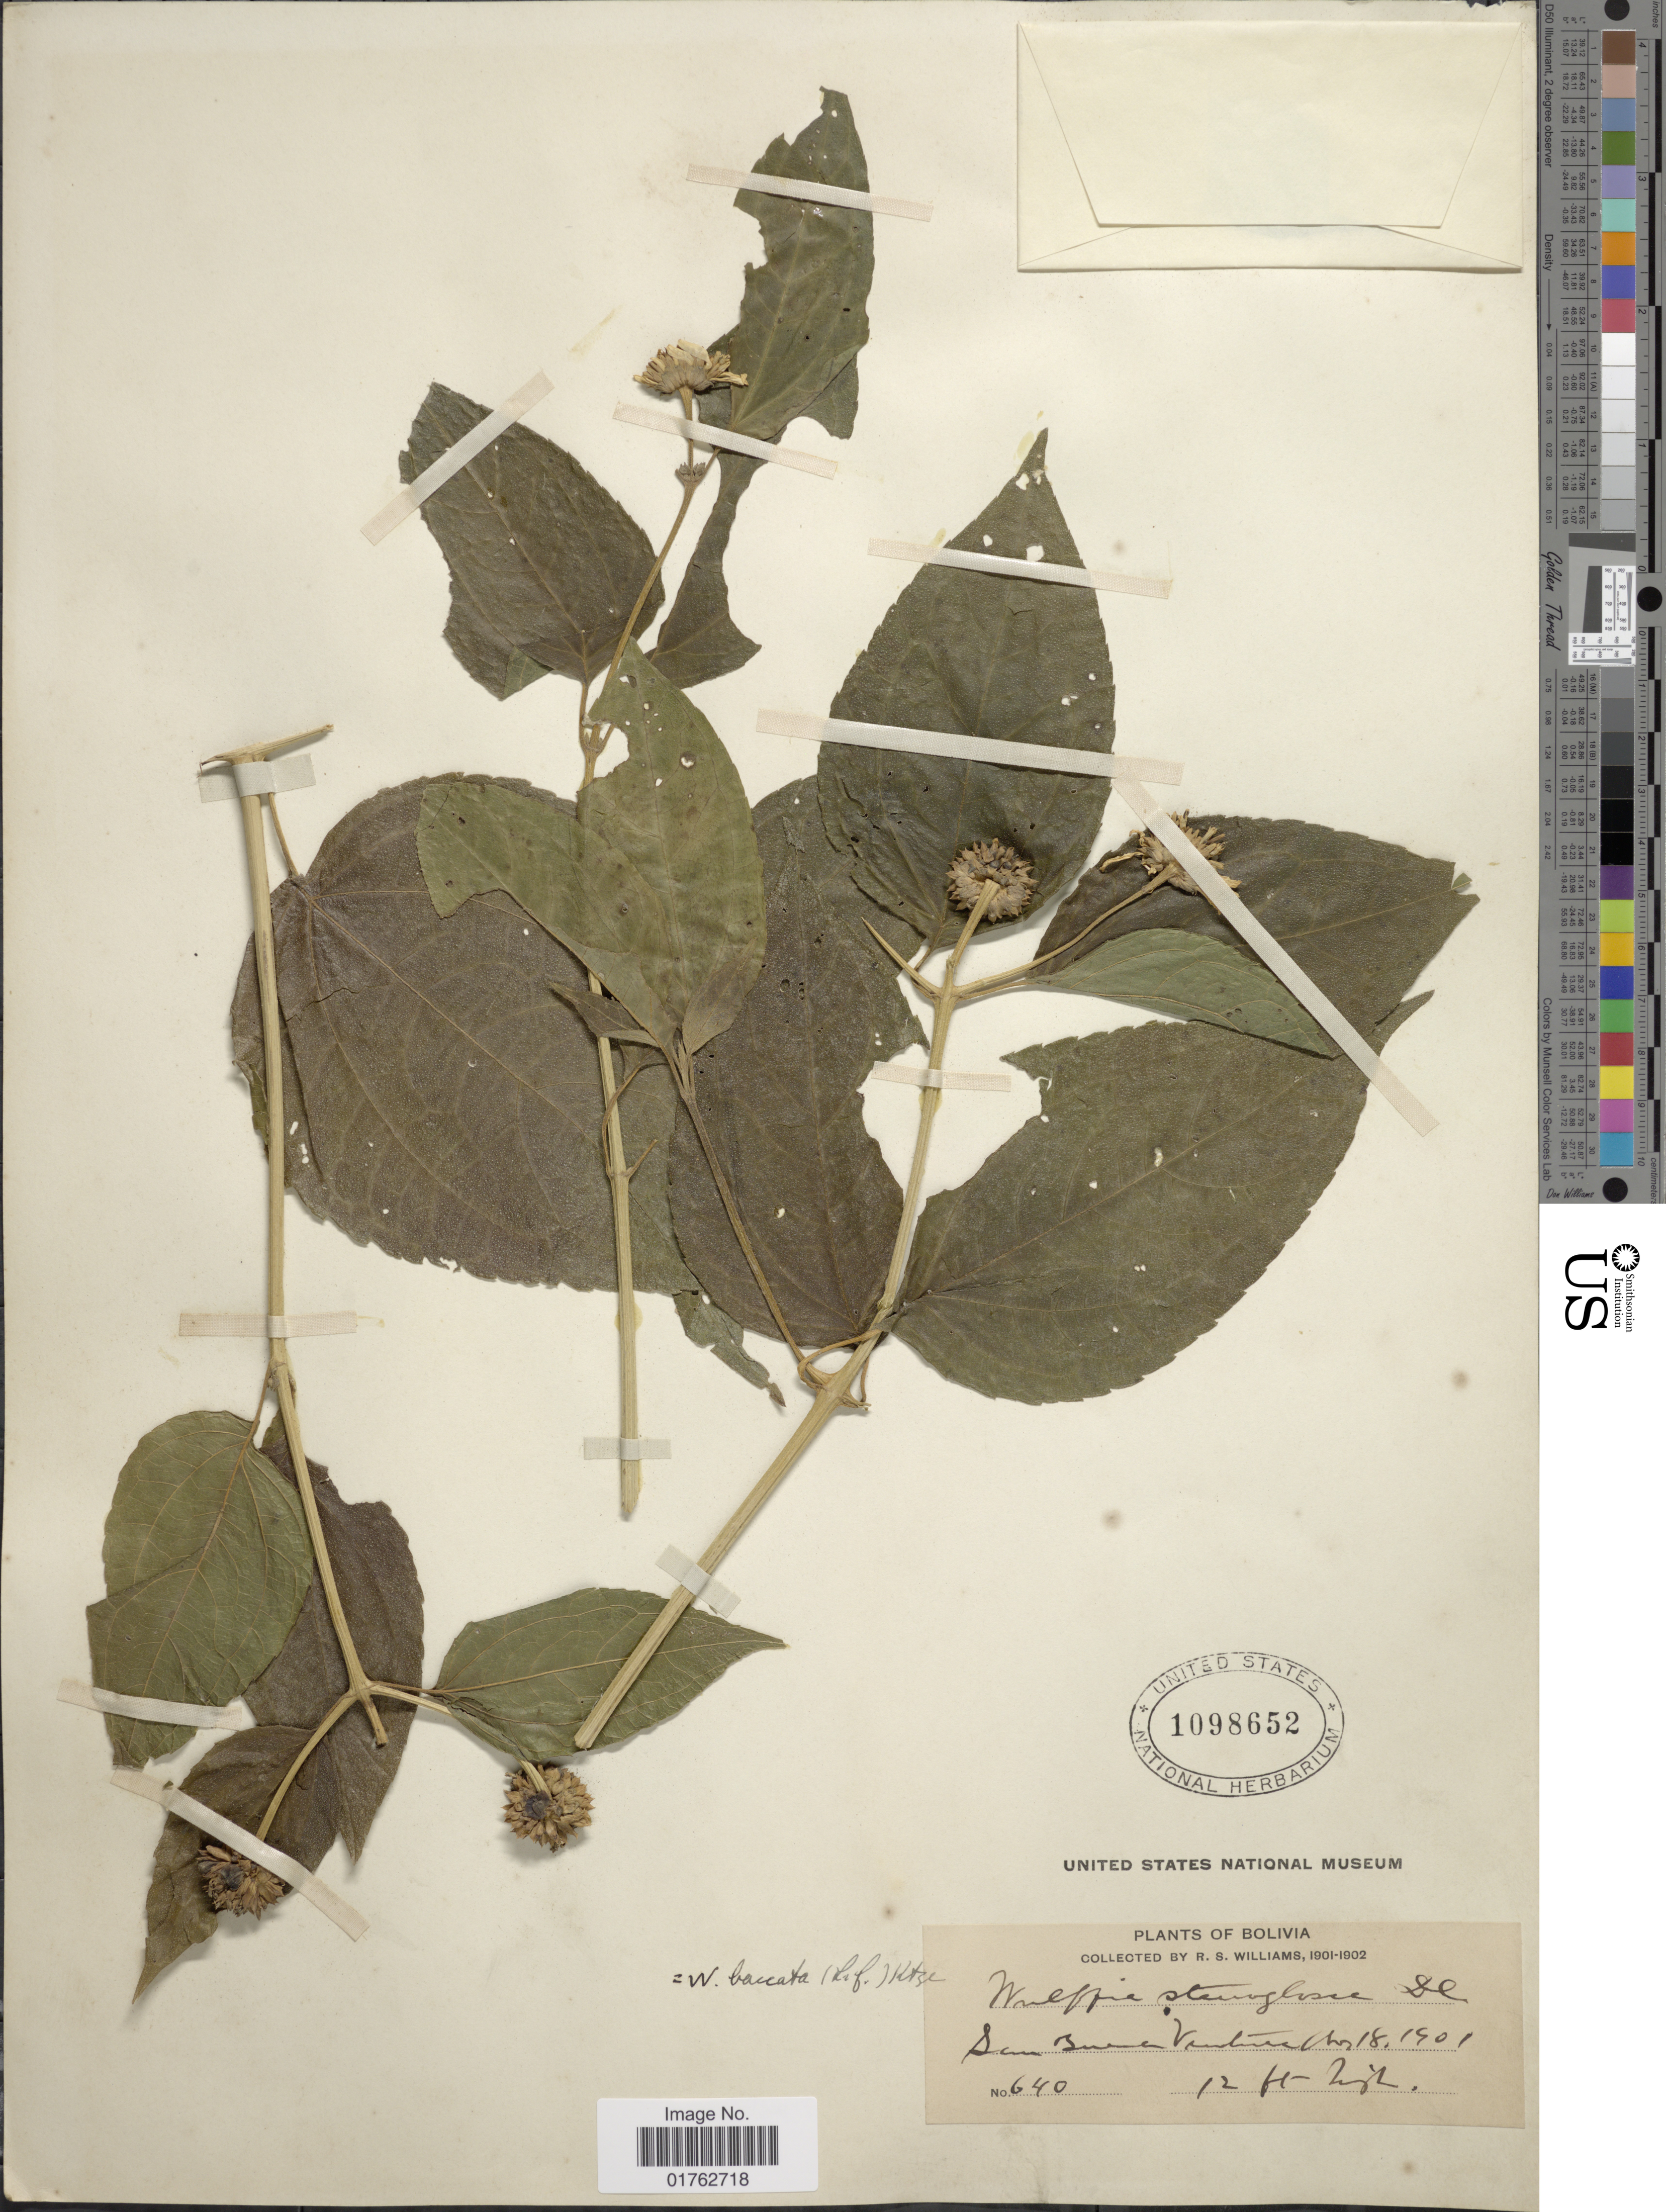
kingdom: Plantae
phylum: Tracheophyta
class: Magnoliopsida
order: Asterales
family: Asteraceae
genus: Wulffia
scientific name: Wulffia baccata var. baccata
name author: (L.) Kuntze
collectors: R. S. Williams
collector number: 640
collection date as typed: Nov. 18, 1901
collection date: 1901-11-18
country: Bolivia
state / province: La Paz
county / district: Iturralde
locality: San Buena Ventura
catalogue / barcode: US 1098652